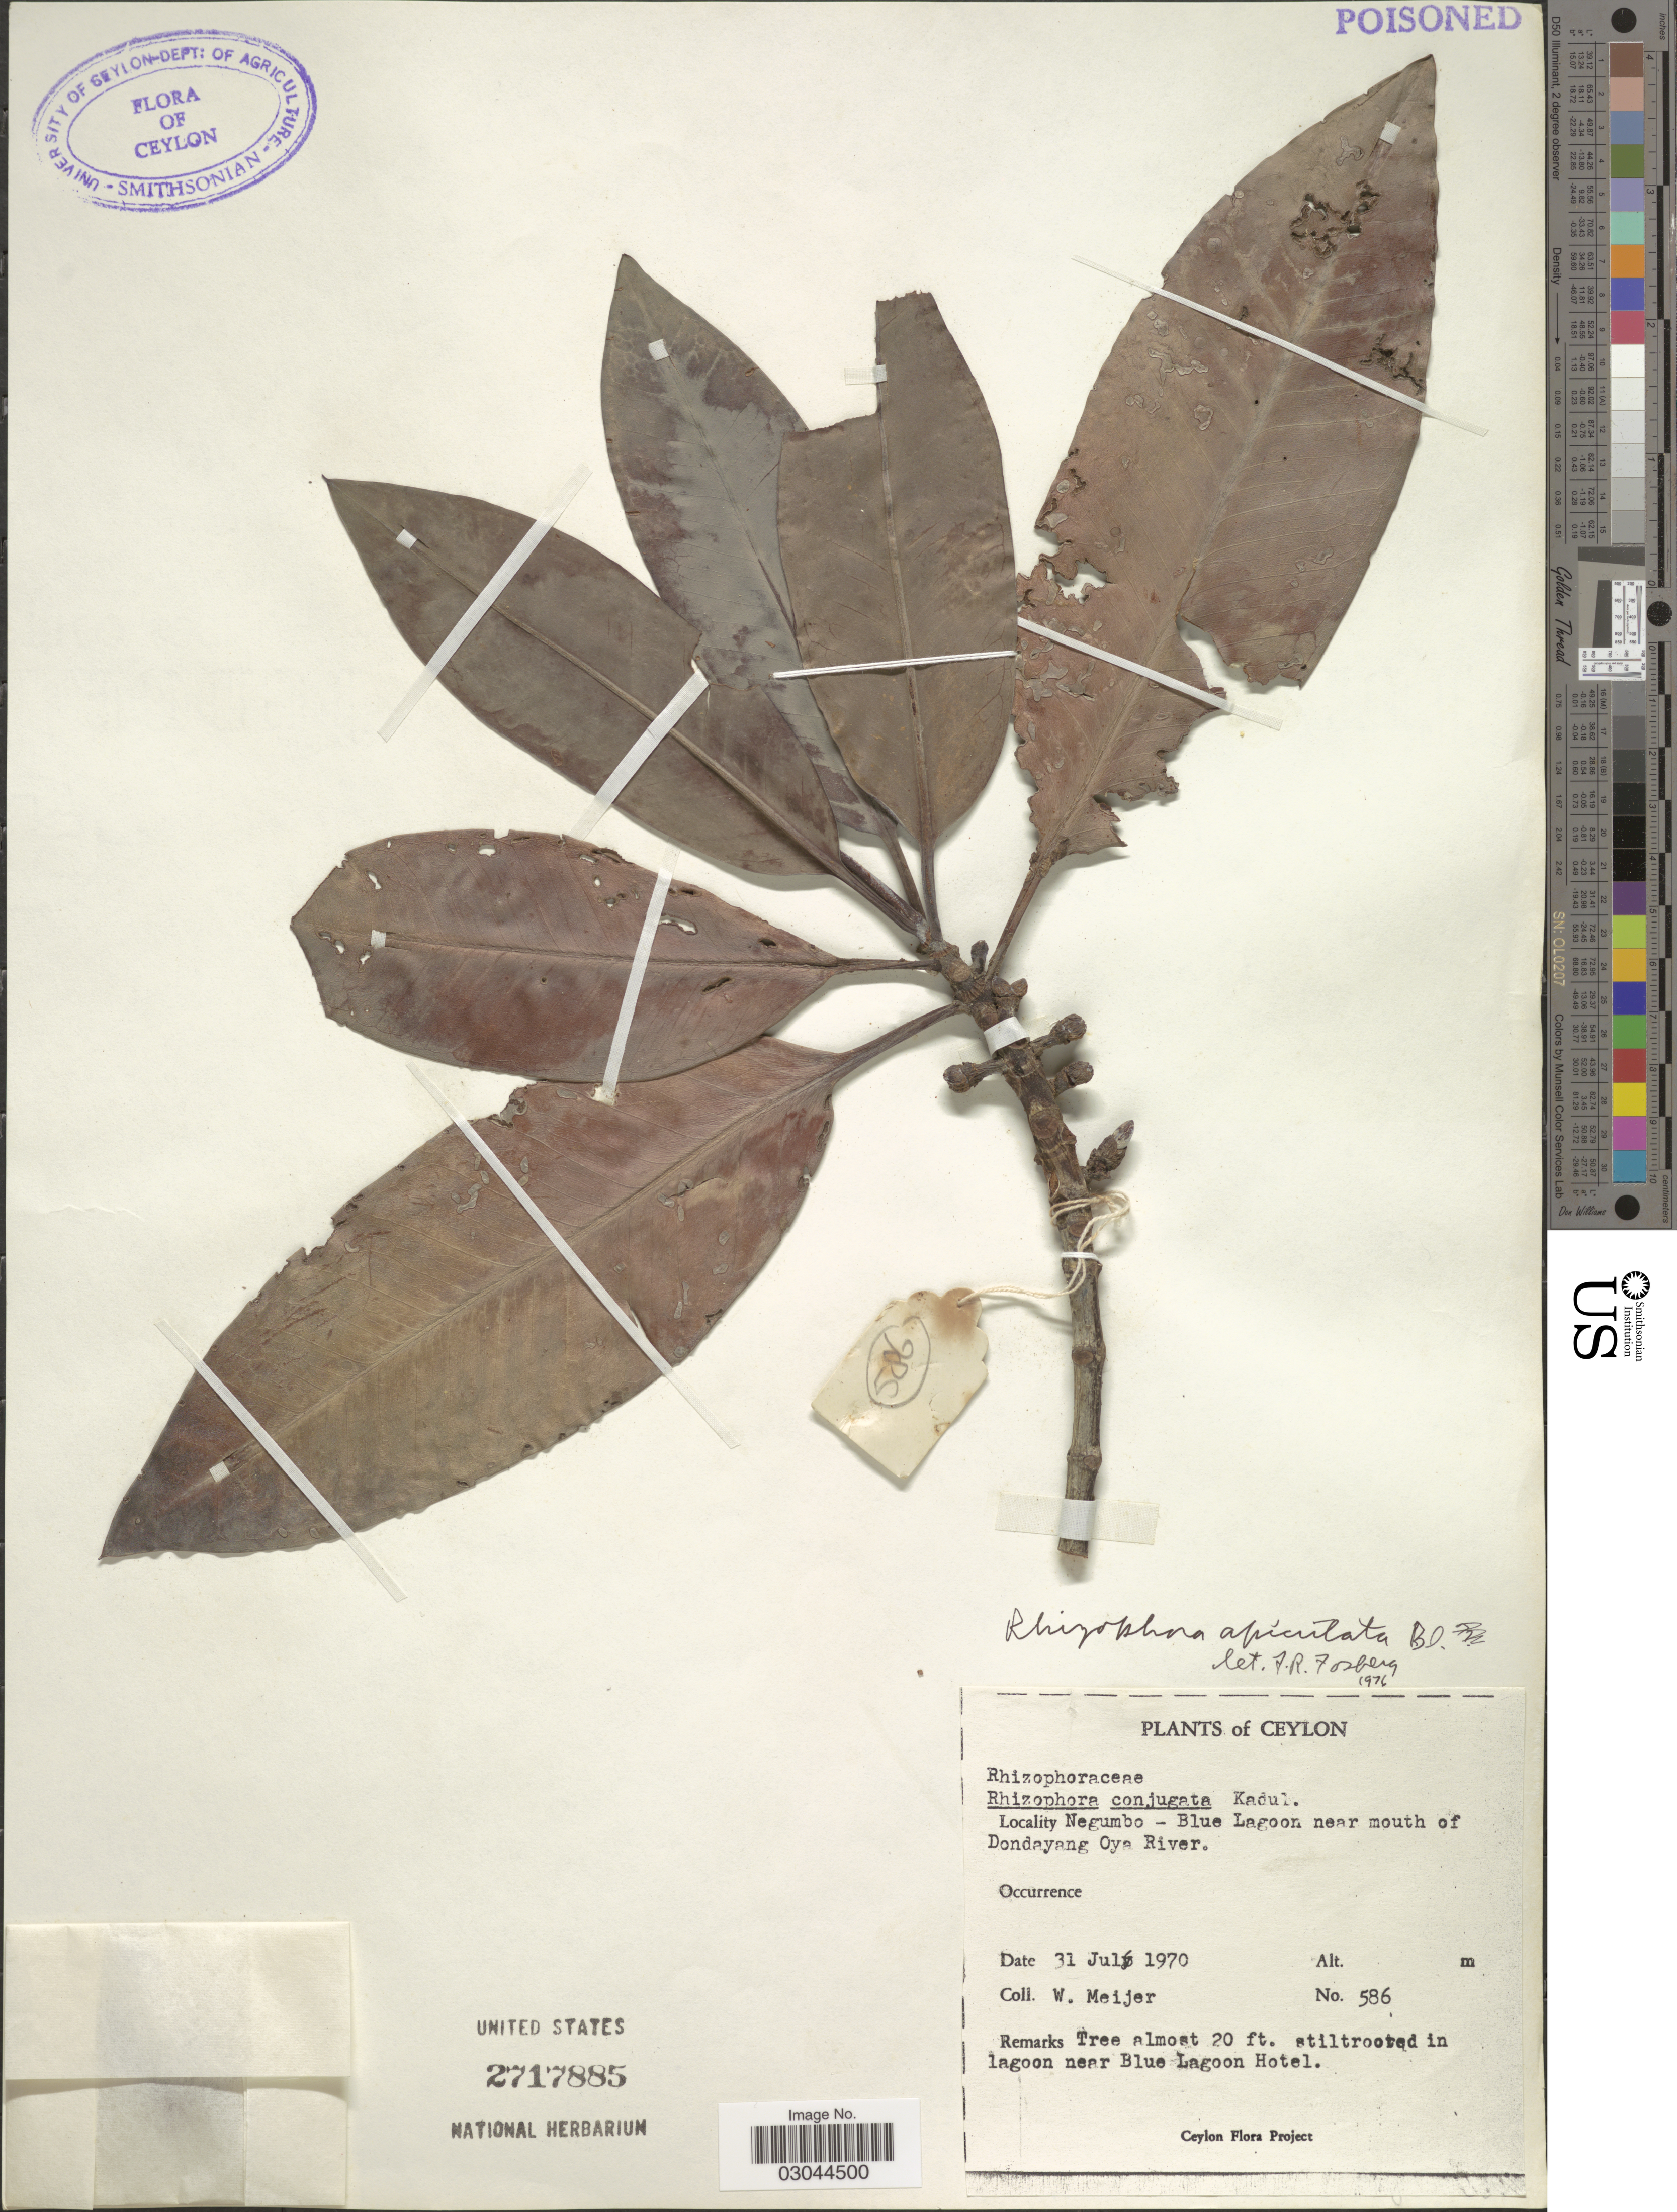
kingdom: Plantae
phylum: Tracheophyta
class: Magnoliopsida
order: Malpighiales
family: Rhizophoraceae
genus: Rhizophora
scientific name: Rhizophora apiculata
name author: Blume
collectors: W. Meijer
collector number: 586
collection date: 1970-07-31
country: Sri Lanka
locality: Ceylon. Negumbo - Blue Lagoon near mouth of Dondayang Oya River.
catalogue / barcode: US 2717885